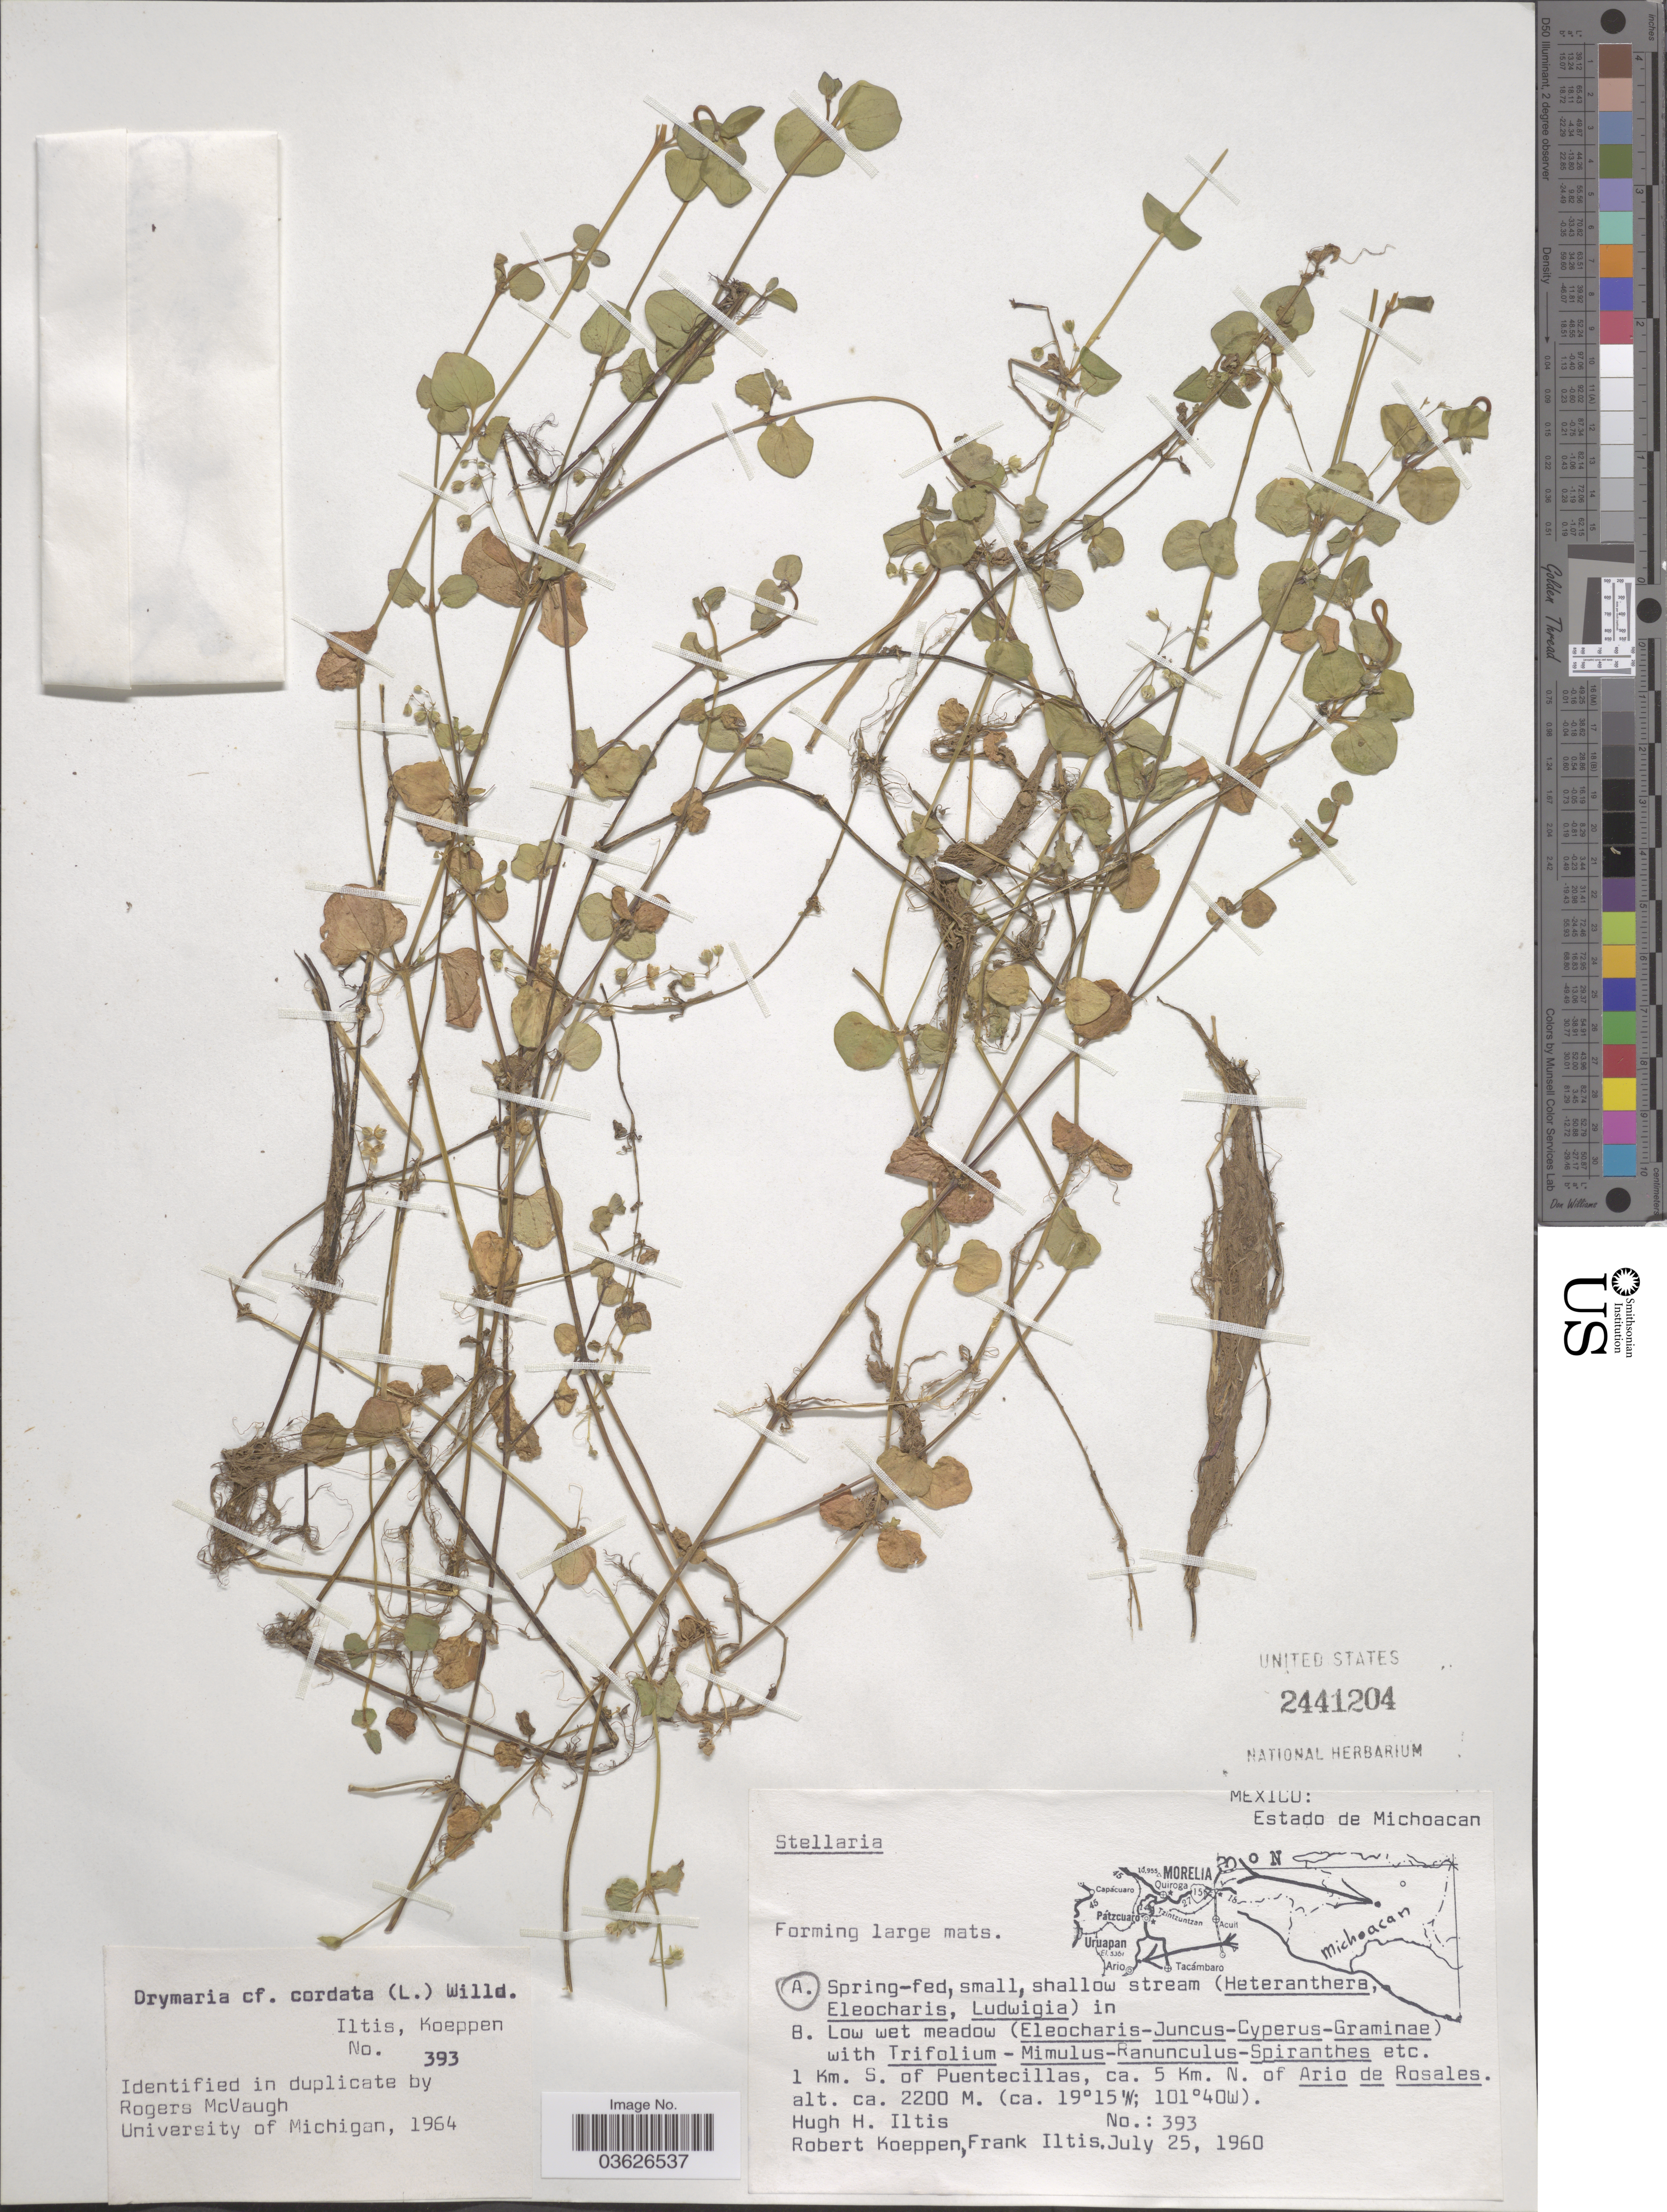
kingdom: Plantae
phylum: Tracheophyta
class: Magnoliopsida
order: Caryophyllales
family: Caryophyllaceae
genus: Drymaria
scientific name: Drymaria cordata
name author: (L.) Willd. ex Schult.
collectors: H. H. Iltis, R. C. Koeppen & F. S. Iltis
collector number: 393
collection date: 1960-07-25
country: Mexico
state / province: Michoacán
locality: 1 Km. S. of Puentecillas, ca. 5 Km. N. of Ario de Rosales.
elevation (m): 2200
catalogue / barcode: US 2441204